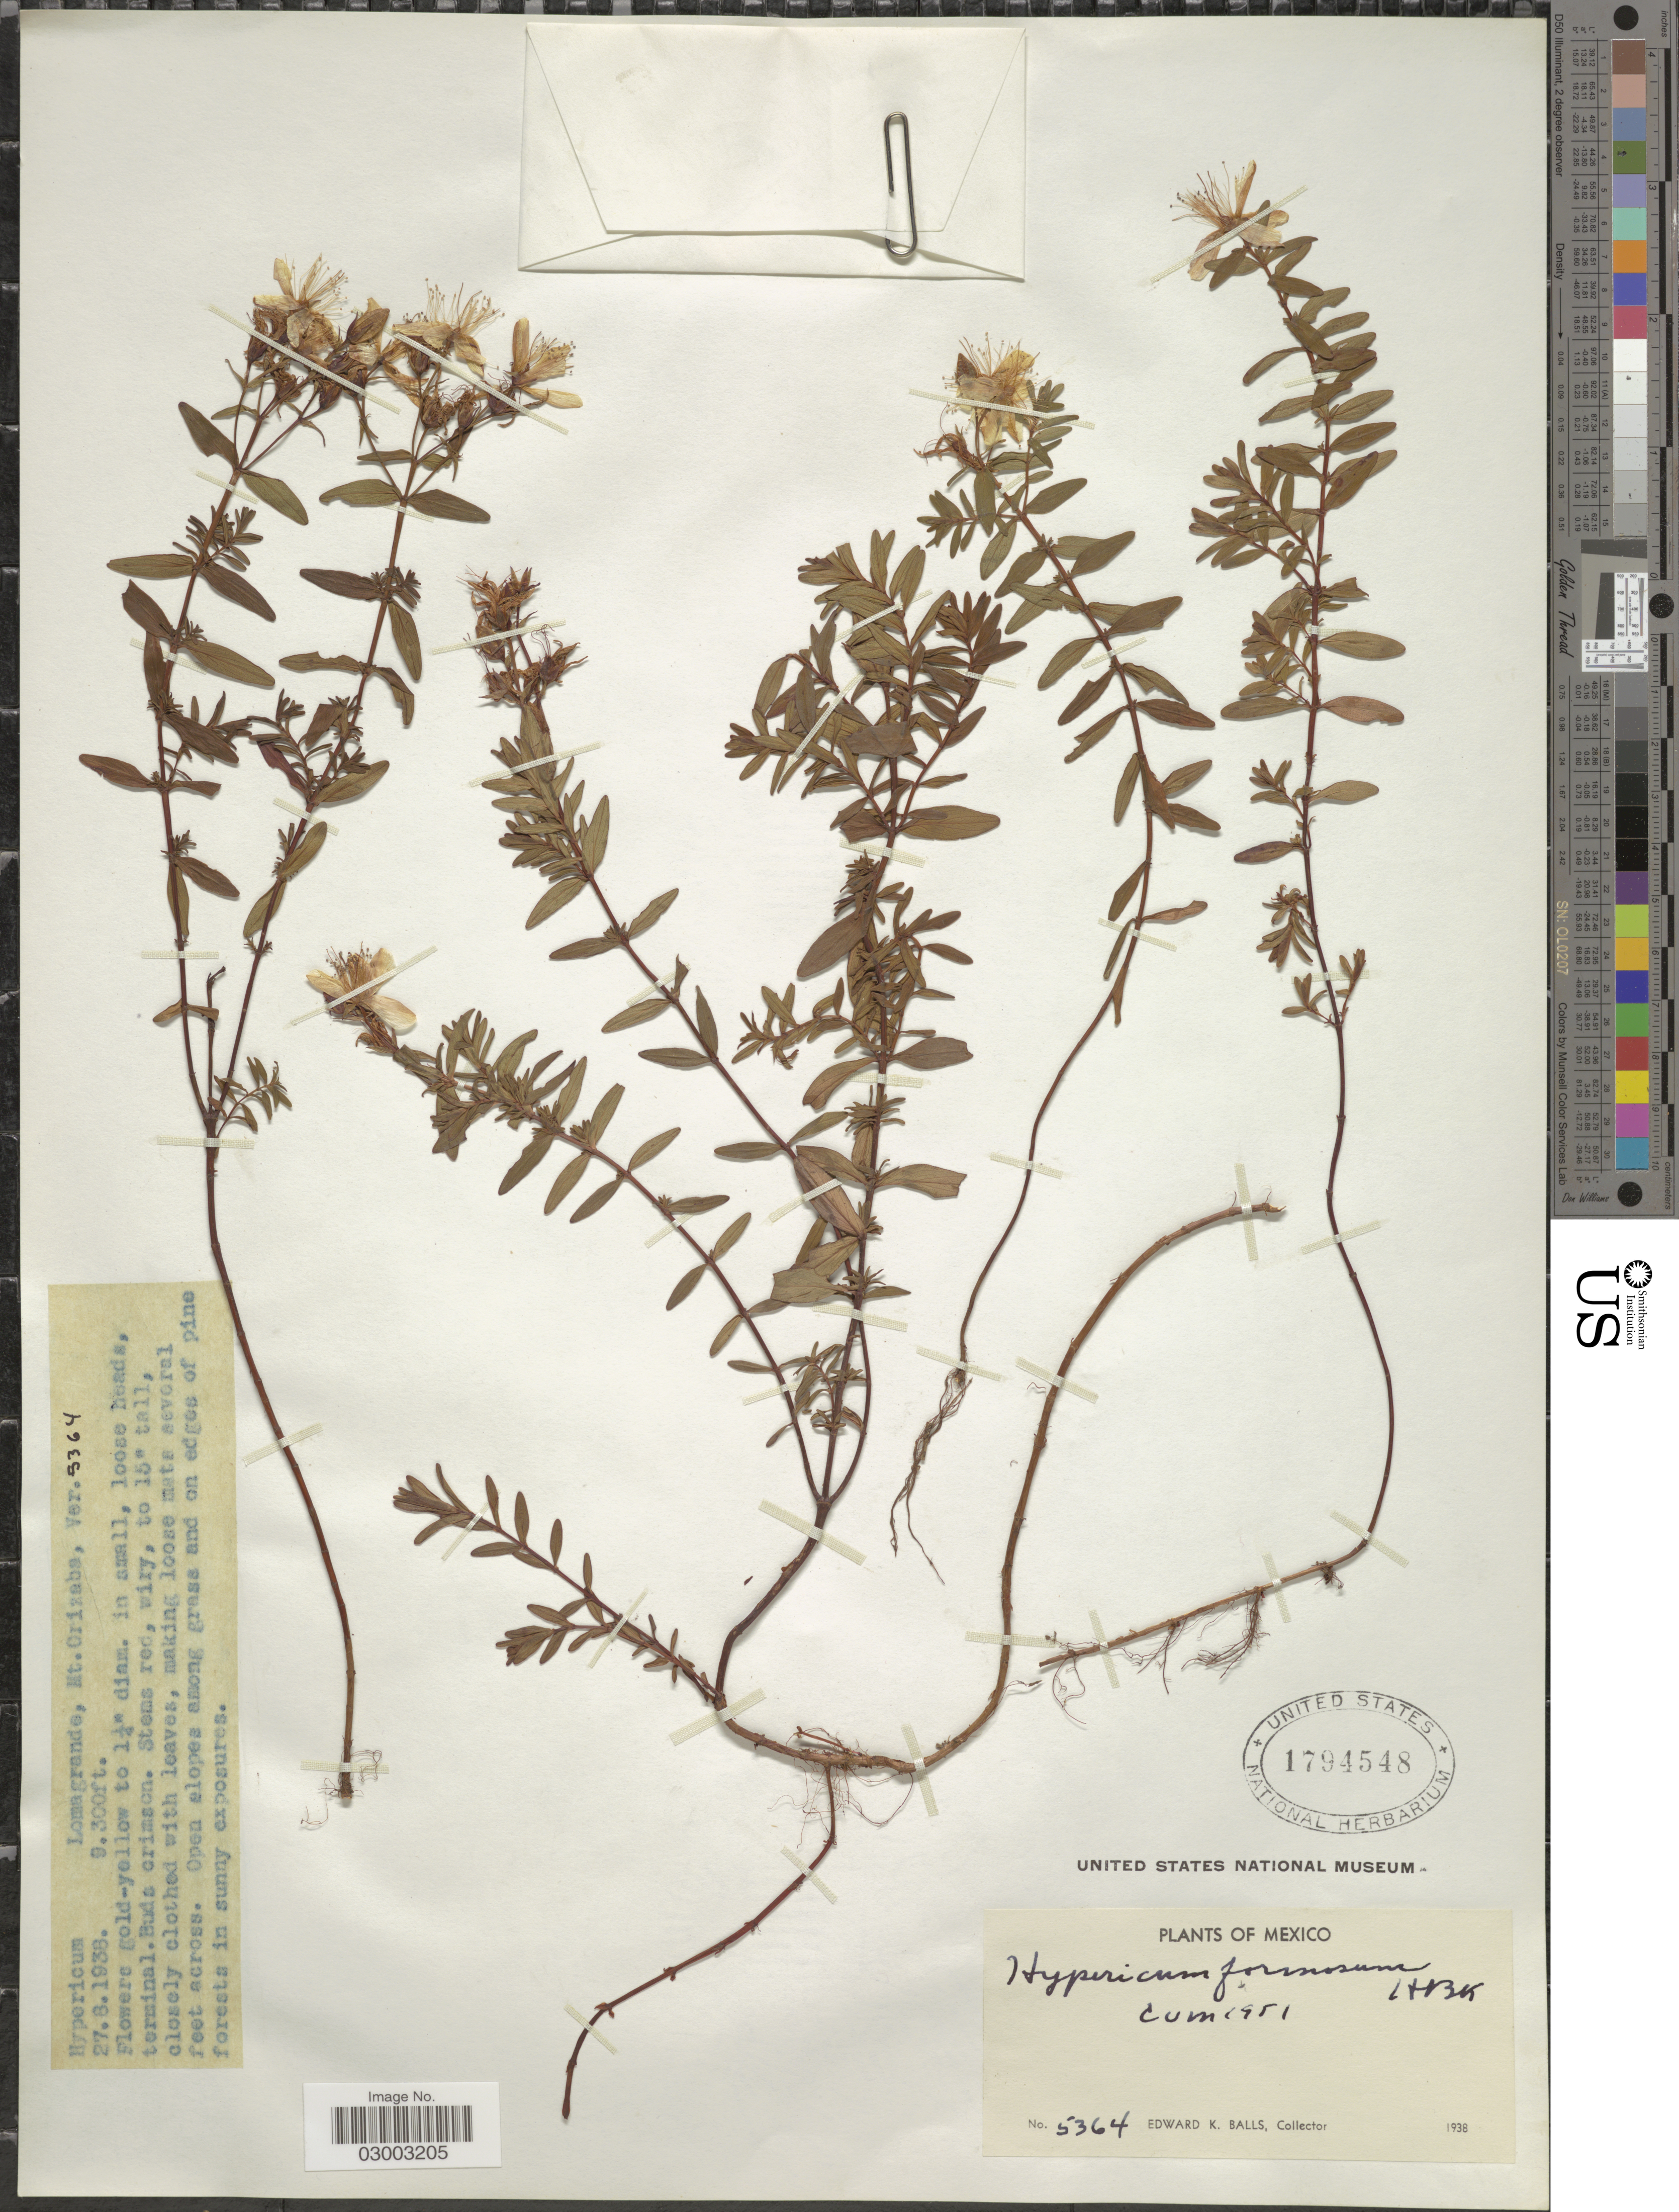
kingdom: Plantae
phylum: Tracheophyta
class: Magnoliopsida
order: Malpighiales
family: Hypericaceae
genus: Hypericum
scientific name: Hypericum oaxacanum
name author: R. Keller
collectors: E. K. Balls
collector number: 5364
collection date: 1938-08-27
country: Mexico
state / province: Veracruz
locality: Lomagrande, Mt. Orizaba.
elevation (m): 2530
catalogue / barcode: US 1794548